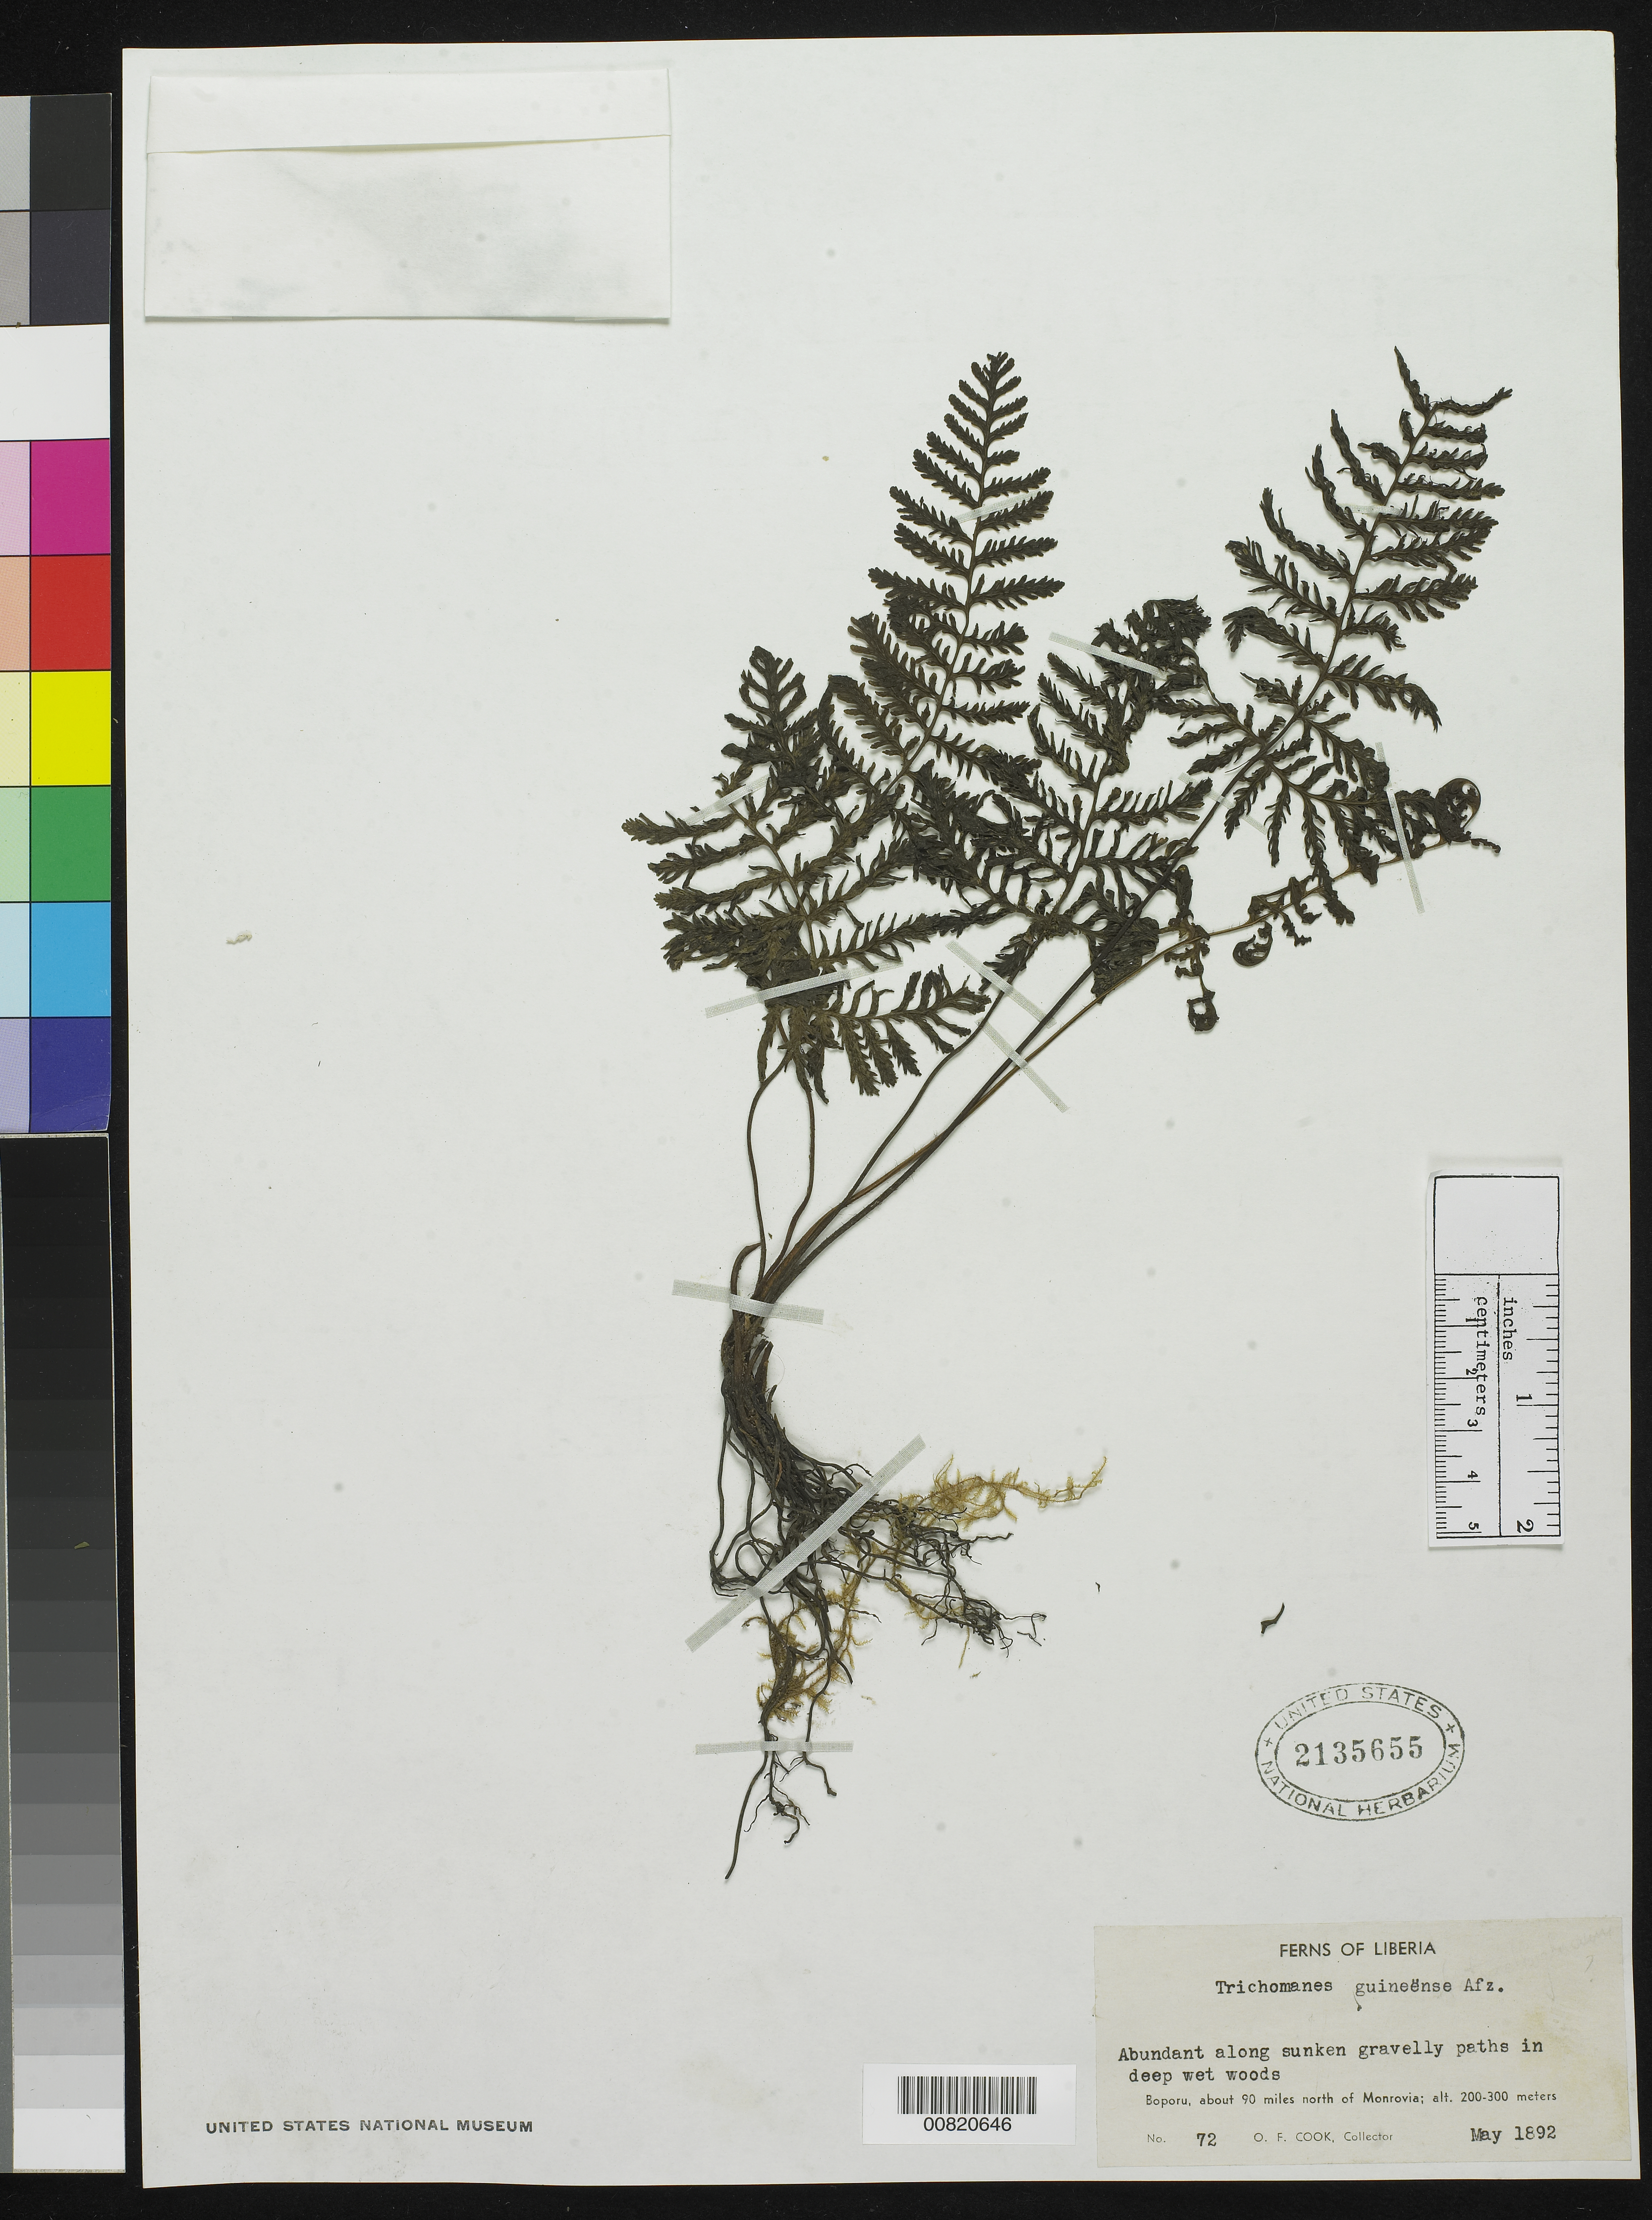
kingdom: Plantae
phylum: Tracheophyta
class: Polypodiopsida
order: Hymenophyllales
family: Hymenophyllaceae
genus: Abrodictyum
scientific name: Abrodictyum guineense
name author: (Afzel. ex Sw.) J.P. Roux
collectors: O. F. Cook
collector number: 72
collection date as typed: May 1892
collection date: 1892-05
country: Liberia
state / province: Gbarpolu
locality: Boporu, about 90 miles N of Monrovia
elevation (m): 200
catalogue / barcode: US 2135655